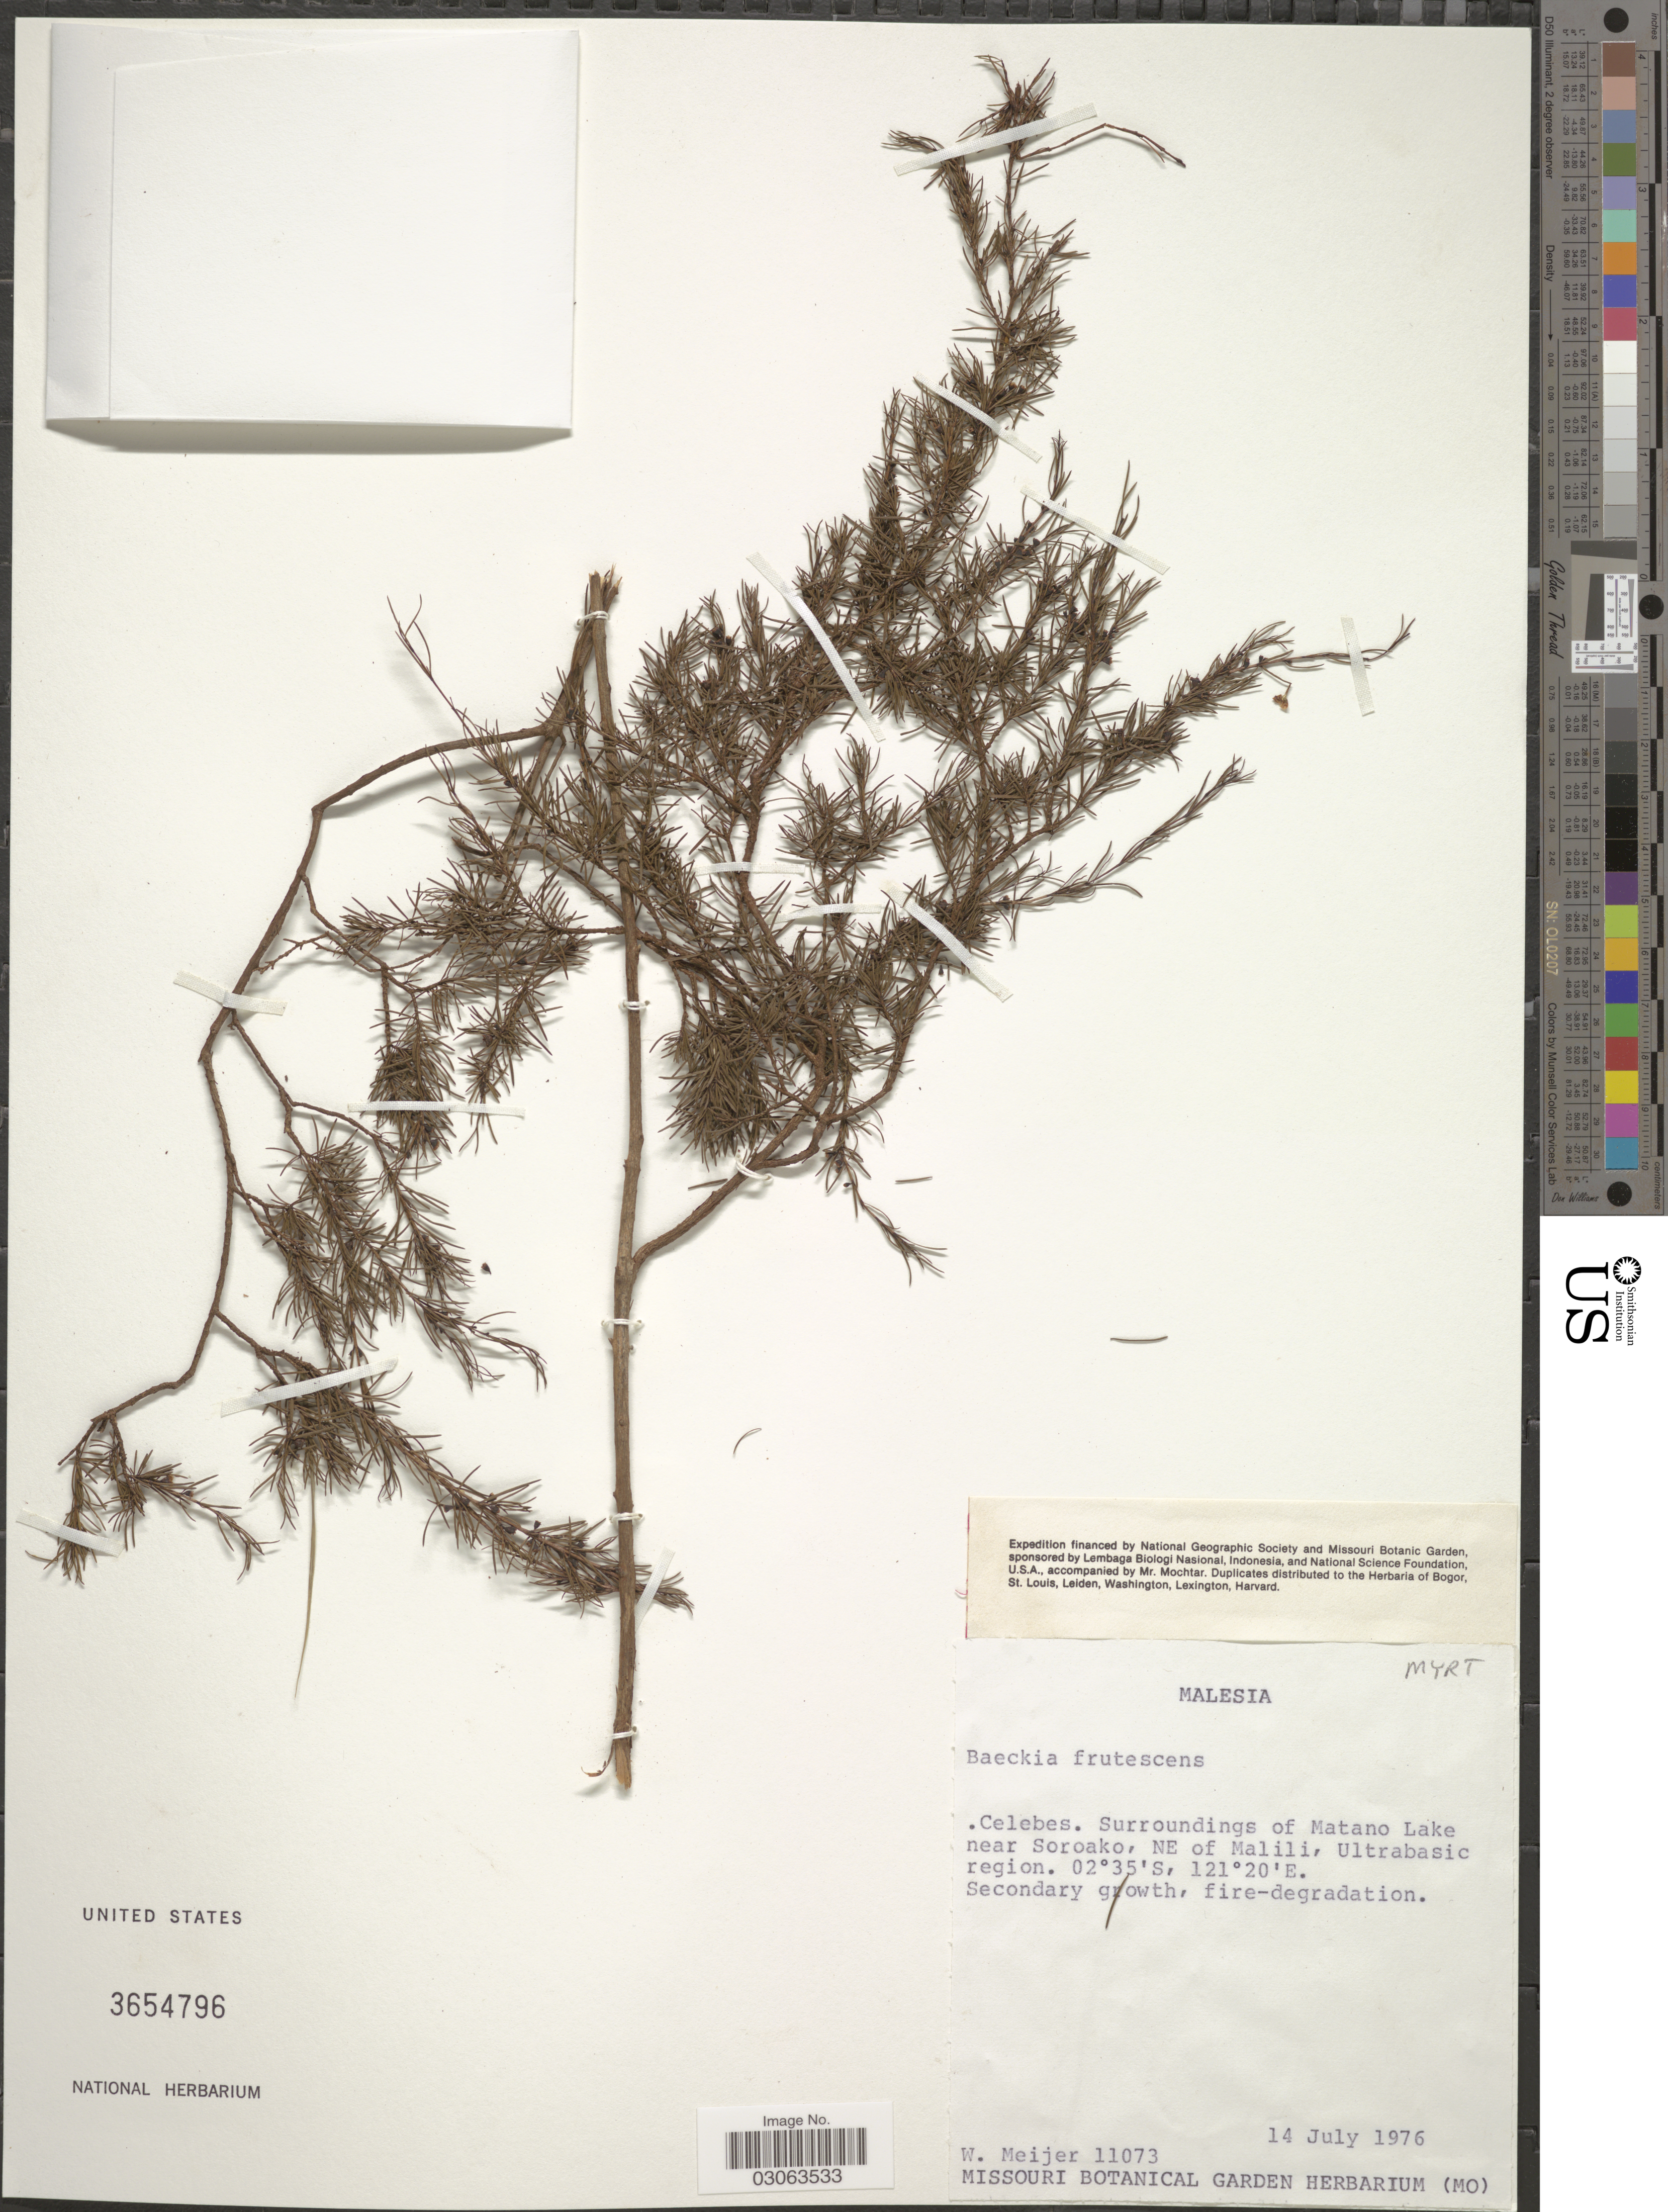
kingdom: Plantae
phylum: Tracheophyta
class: Magnoliopsida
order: Myrtales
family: Myrtaceae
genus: Baeckea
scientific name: Baeckea frutescens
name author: L.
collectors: W. Meijer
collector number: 11073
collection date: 1976-07-14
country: Malaysia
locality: Celebes. Surroundings of Matano Lake near Soroako, NE of Malili, Ultrabasic region.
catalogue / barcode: US 3654796